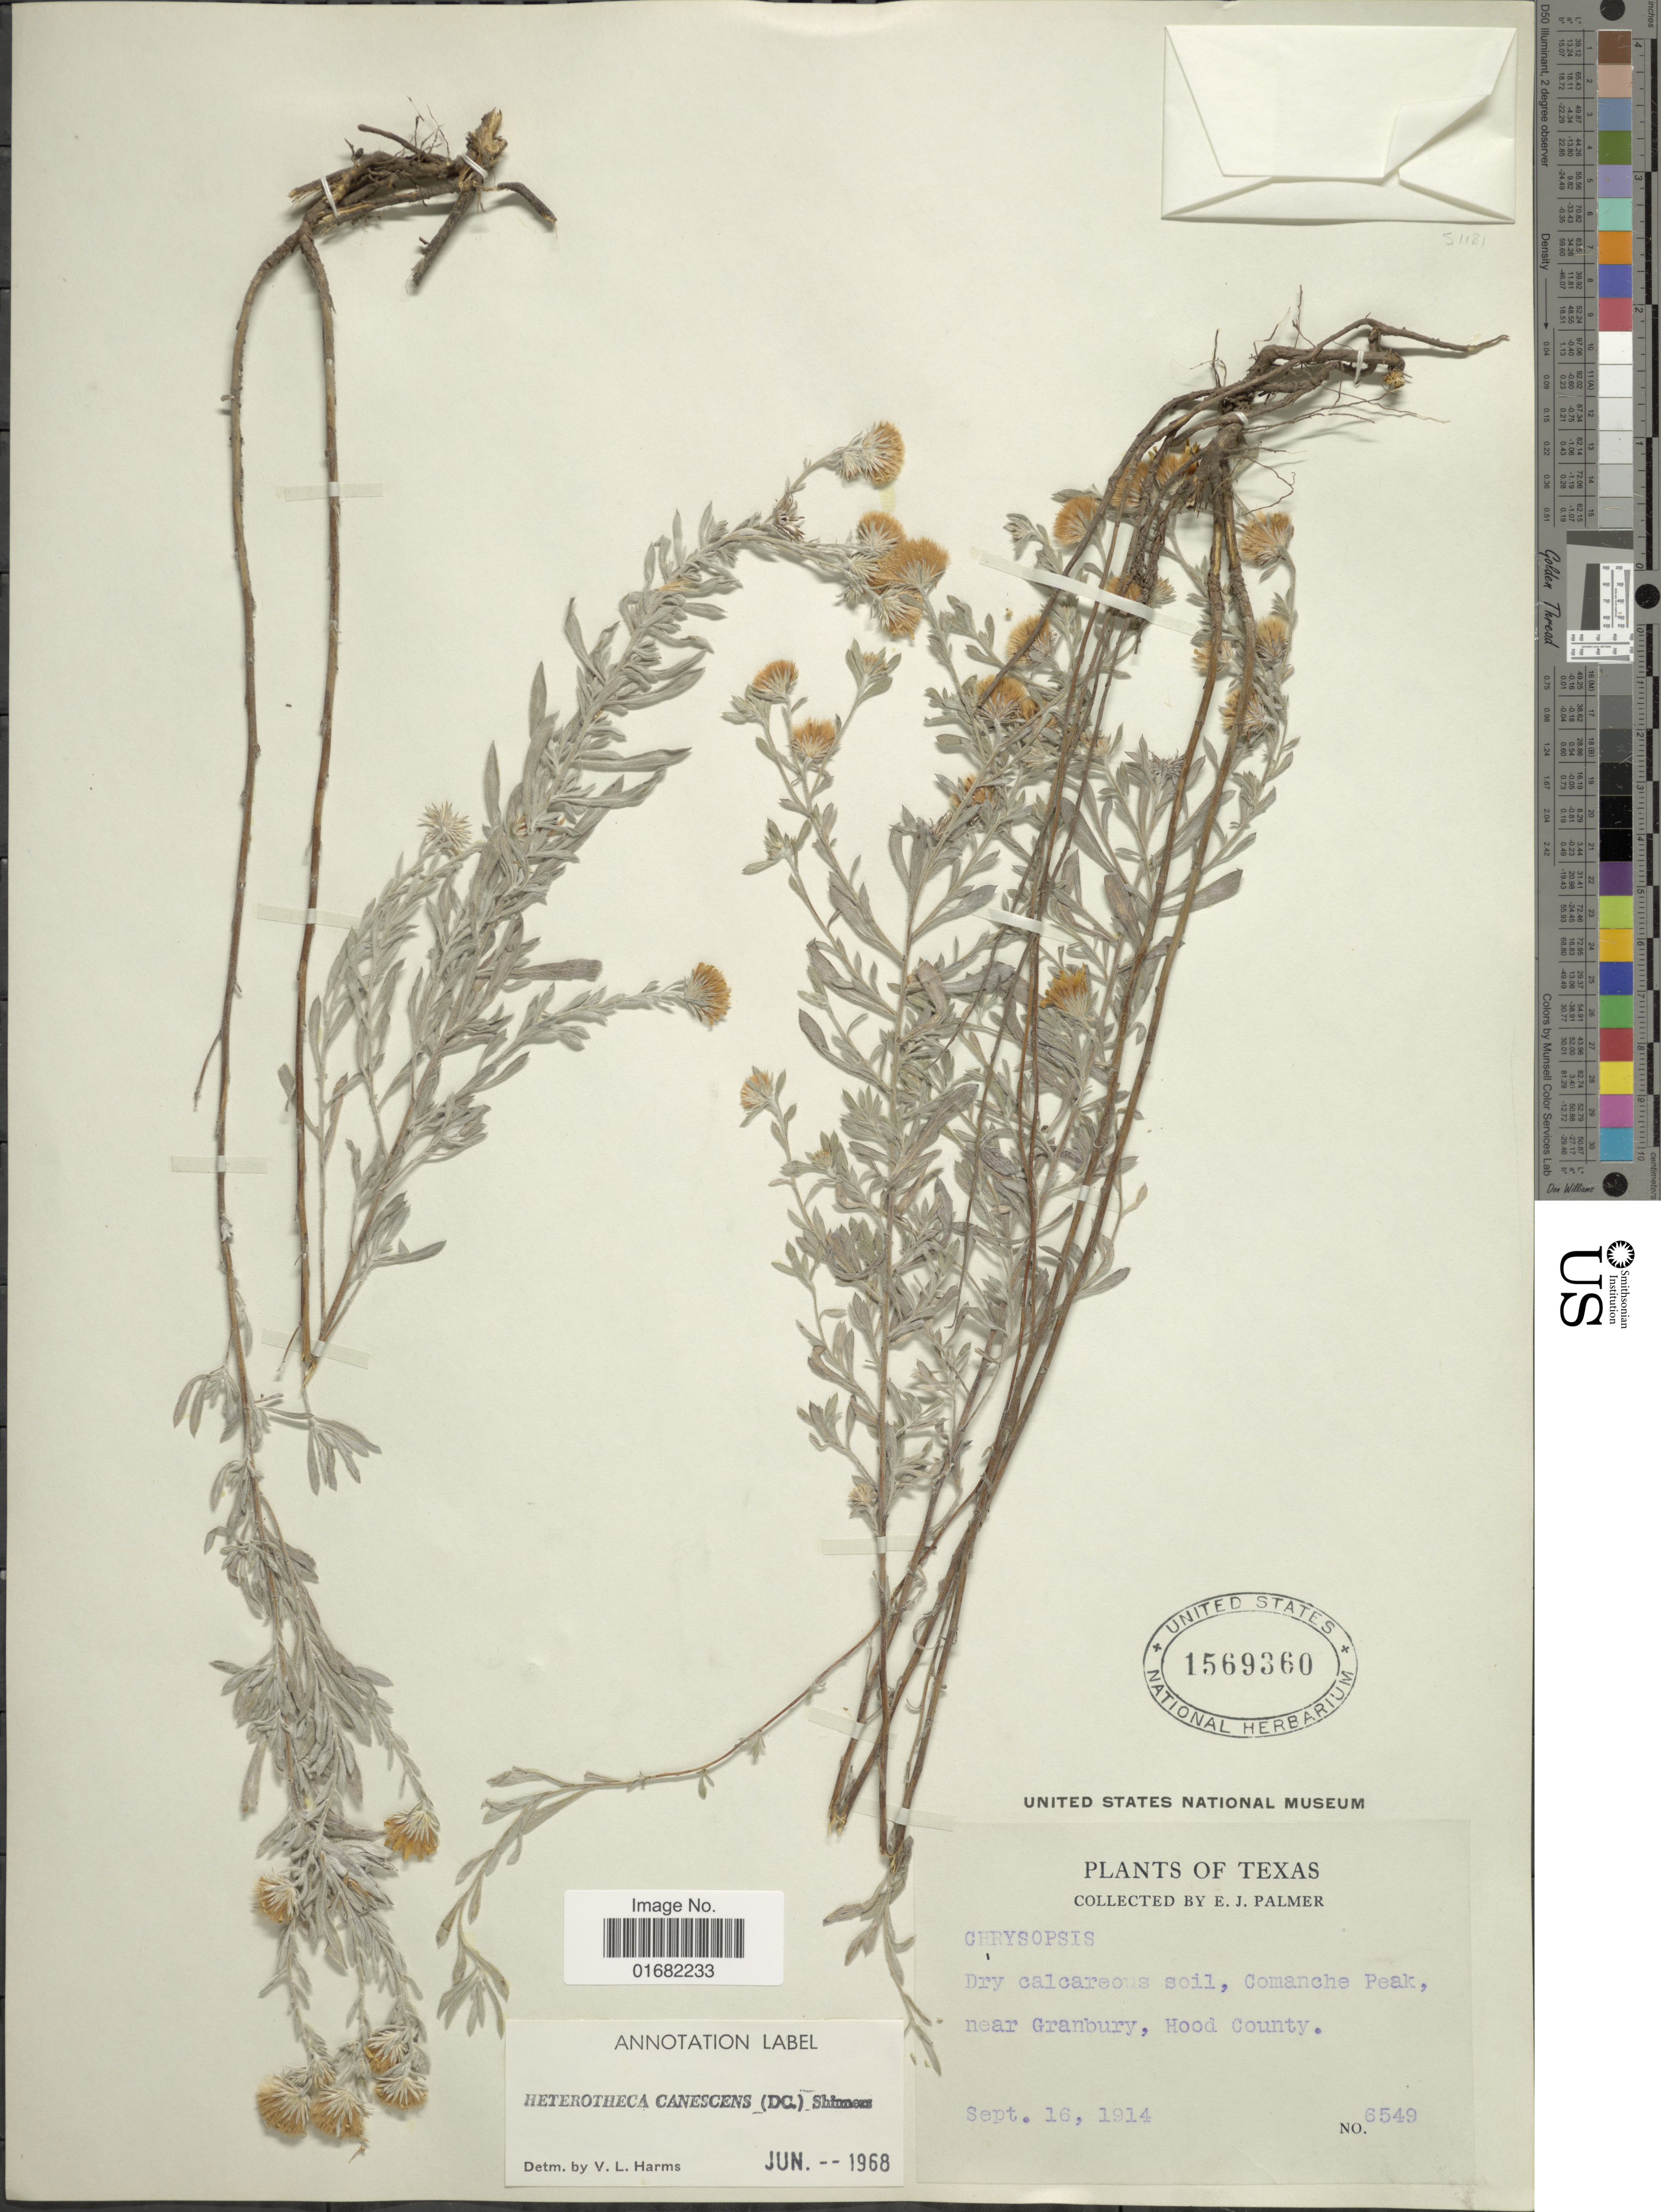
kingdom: Plantae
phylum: Tracheophyta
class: Magnoliopsida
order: Asterales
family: Asteraceae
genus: Heterotheca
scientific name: Heterotheca canescens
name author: (DC.) Shinners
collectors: E. J. Palmer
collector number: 6549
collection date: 1914-09-16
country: United States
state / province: Texas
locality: Comanche Peak, near Granbury, Hood County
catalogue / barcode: US 1569360